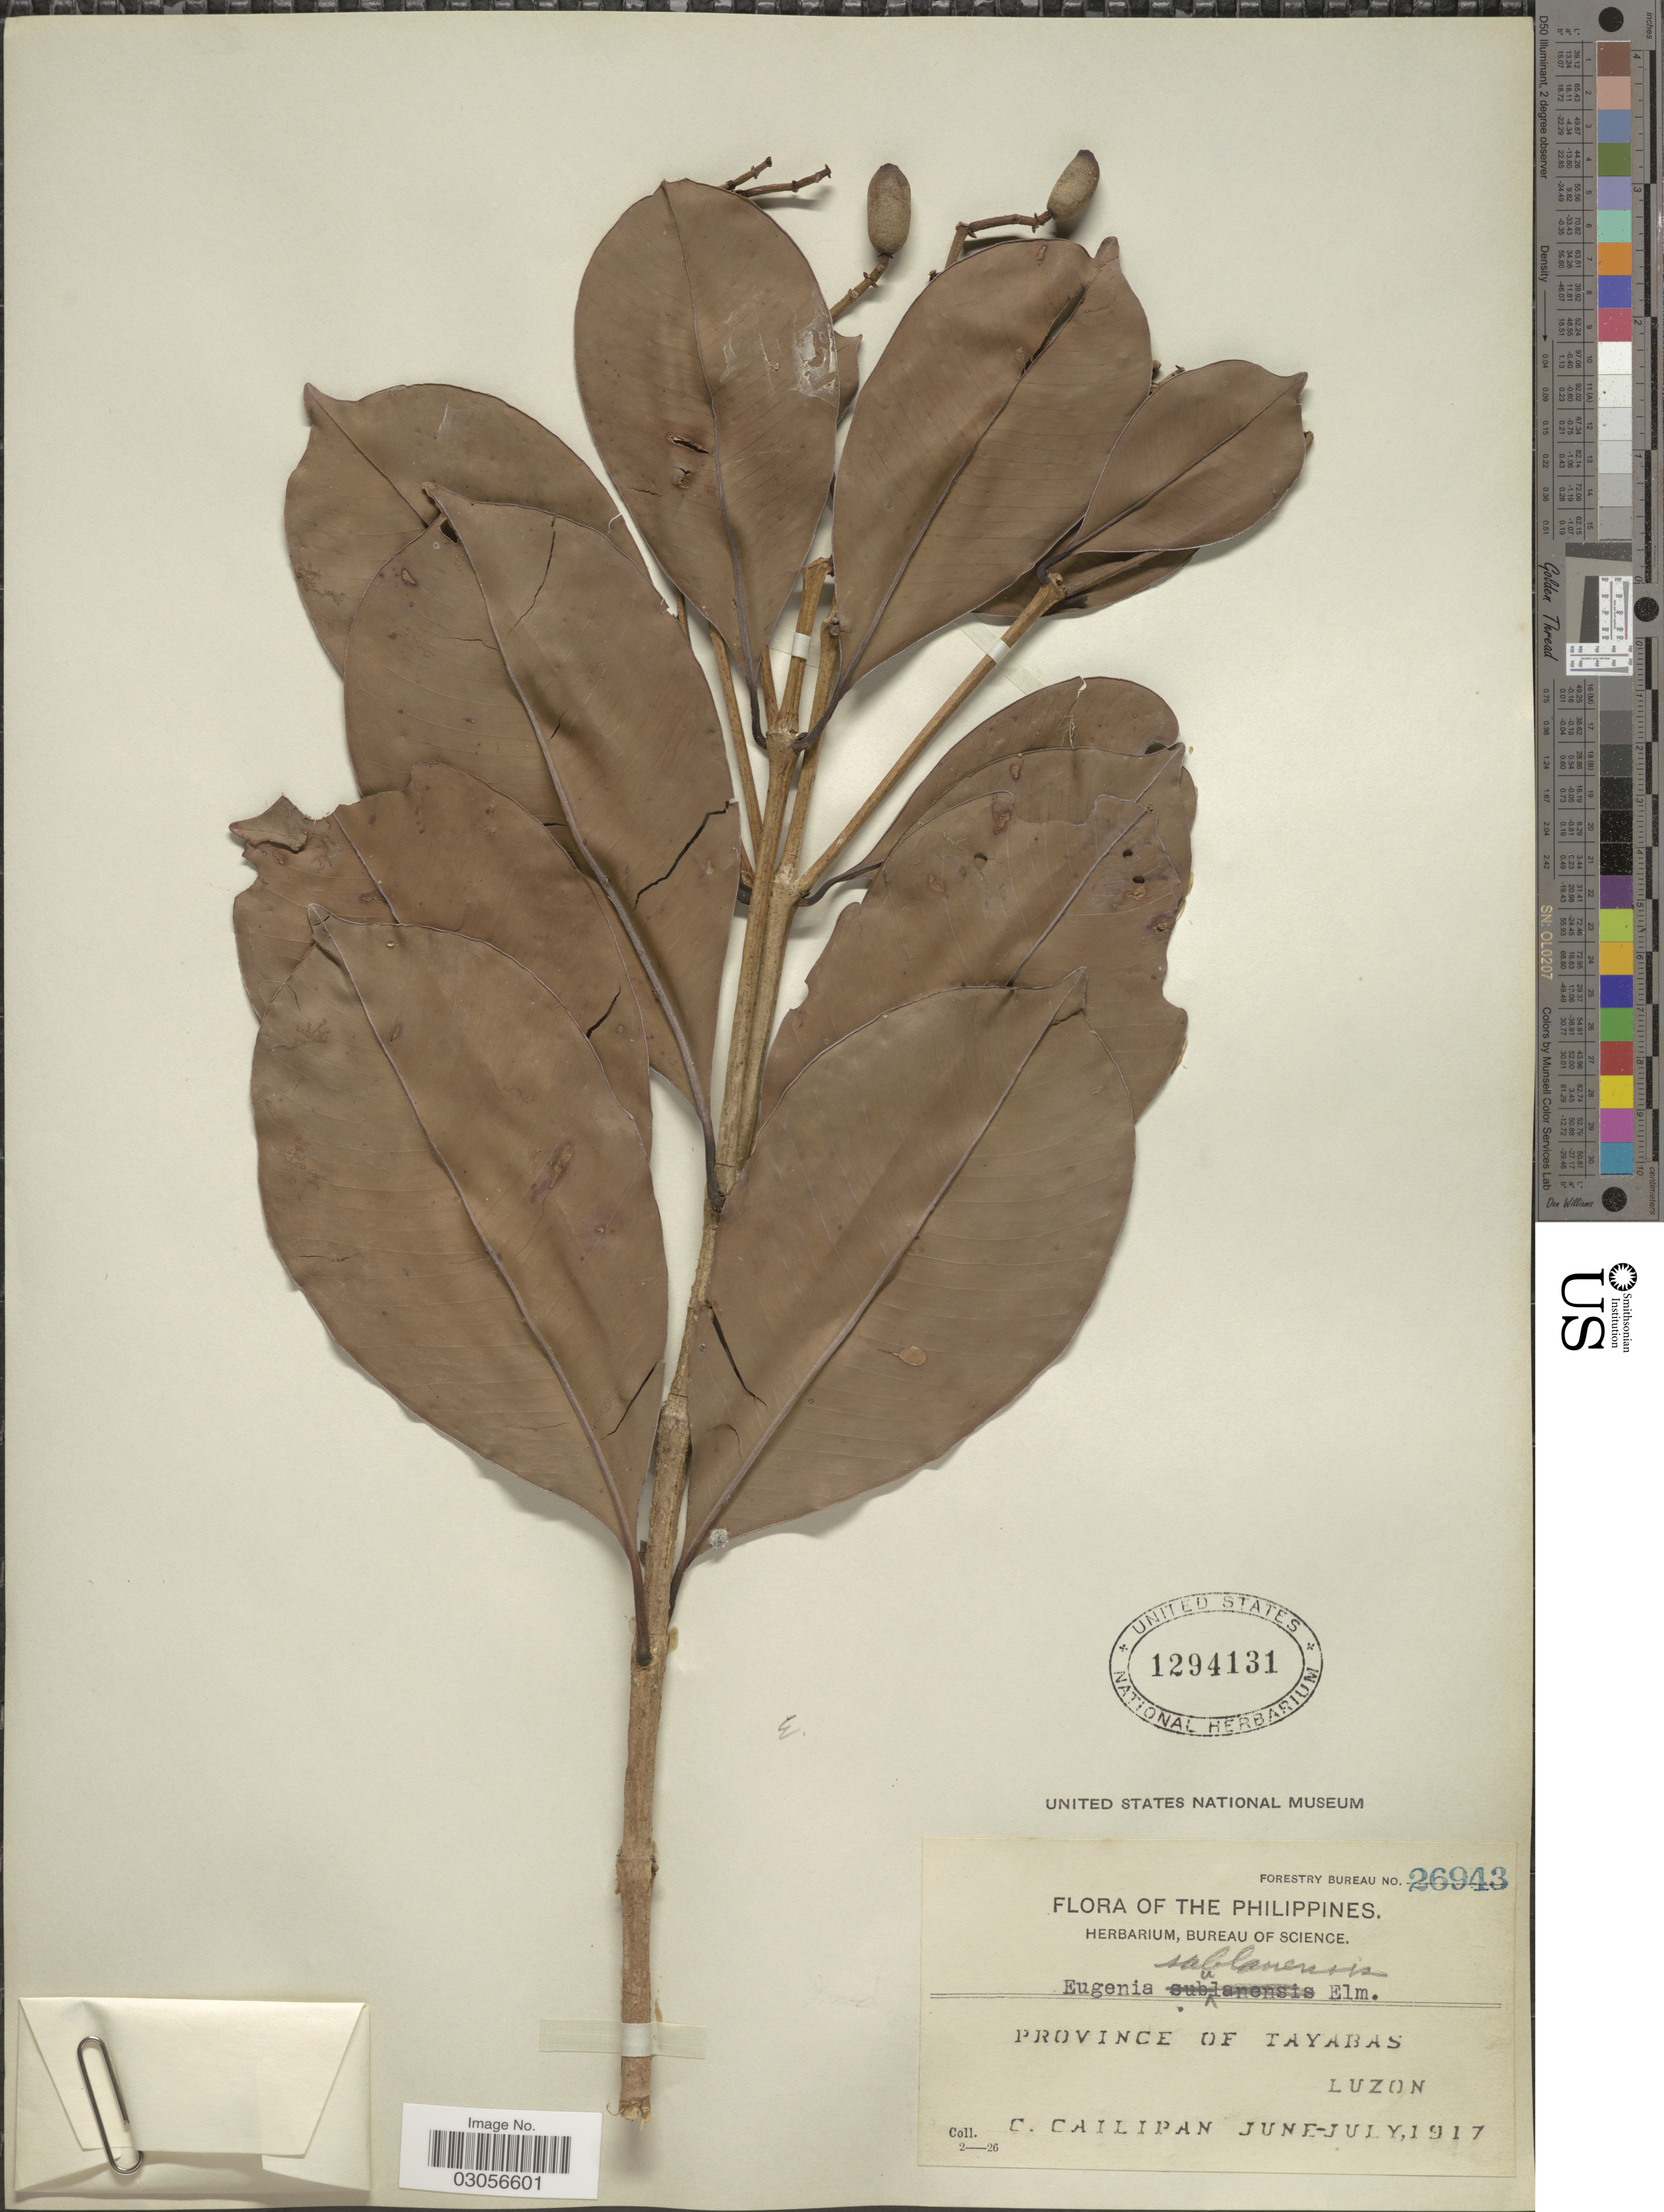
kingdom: Plantae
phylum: Tracheophyta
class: Magnoliopsida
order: Myrtales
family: Myrtaceae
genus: Syzygium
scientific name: Syzygium fastigiatum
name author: (Blume) Merr. & L.M. Perry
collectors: C. Cailipan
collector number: Forestry Bureau 26943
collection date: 1917-06/1917-07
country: Philippines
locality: Province of Tayabas. Luzon.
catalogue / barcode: US 1294131